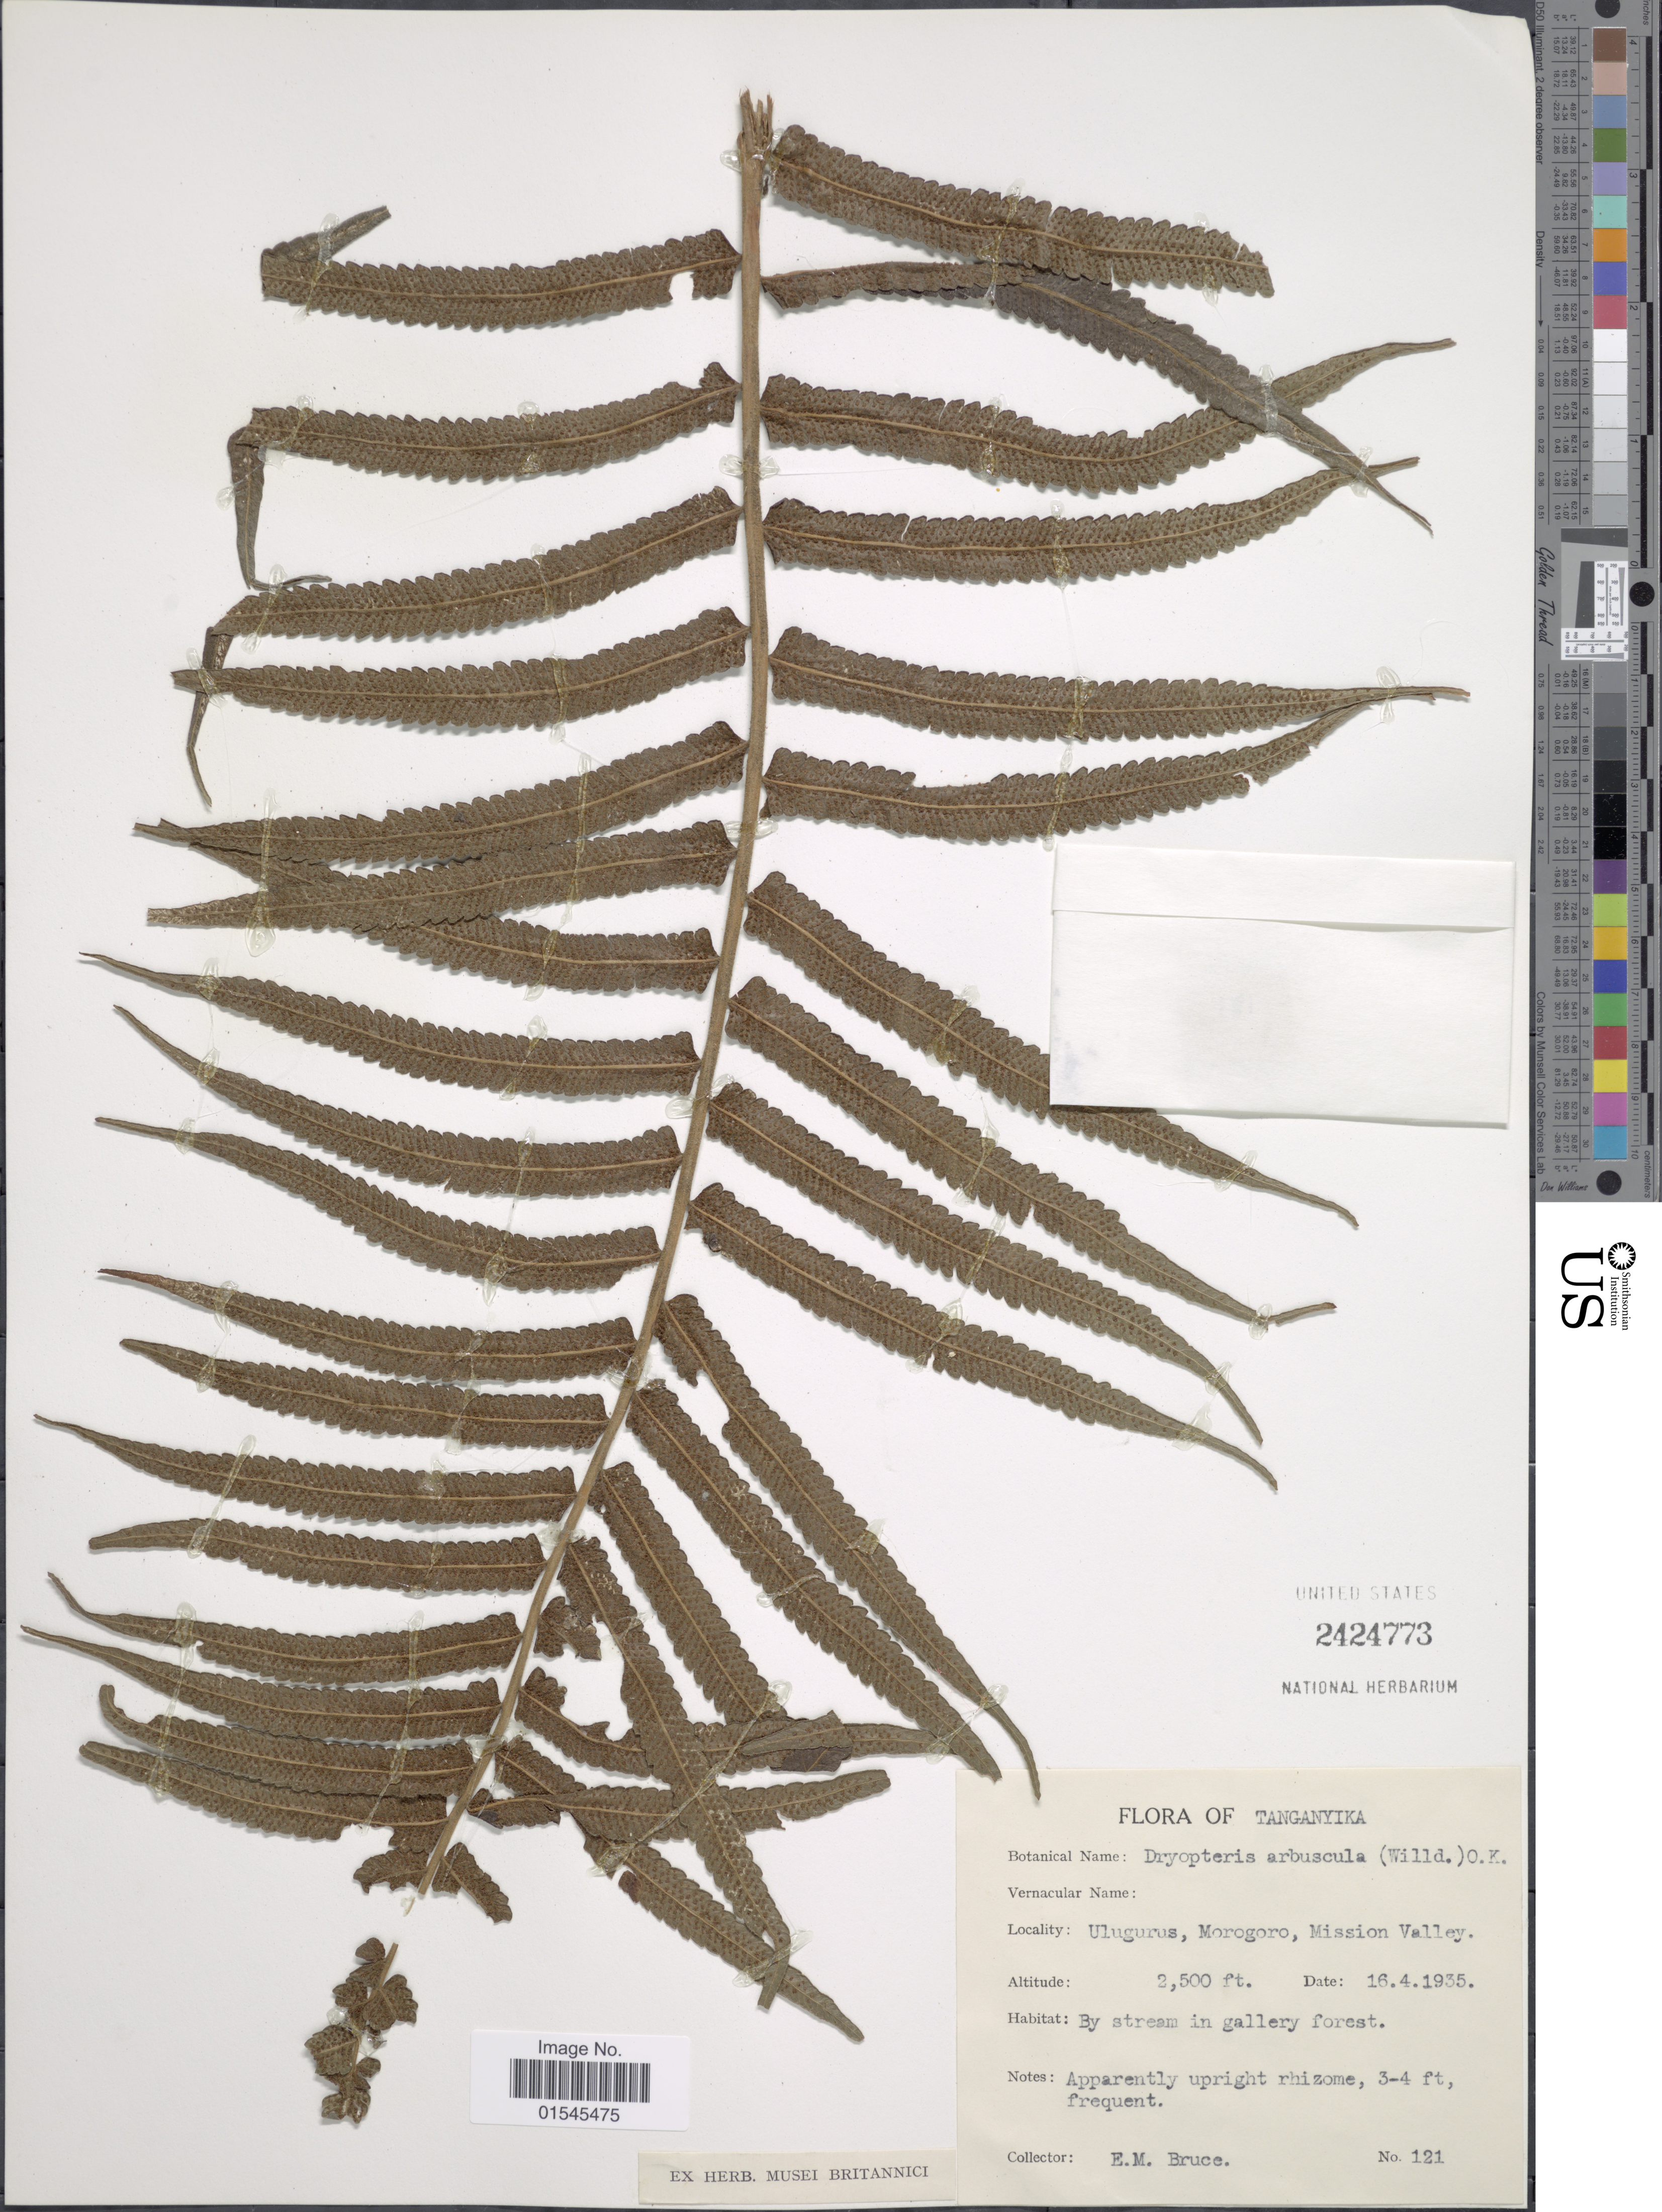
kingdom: Plantae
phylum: Tracheophyta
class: Polypodiopsida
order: Polypodiales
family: Thelypteridaceae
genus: Sphaerostephanos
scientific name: Sphaerostephanos arbuscula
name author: (Willd.) Holttum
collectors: E. Bruce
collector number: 121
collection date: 1935-04-16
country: Tanzania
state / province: Morogoro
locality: Tanganyika. Ulugurus, Morogoro, Mission Valley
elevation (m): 762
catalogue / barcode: US 2424773